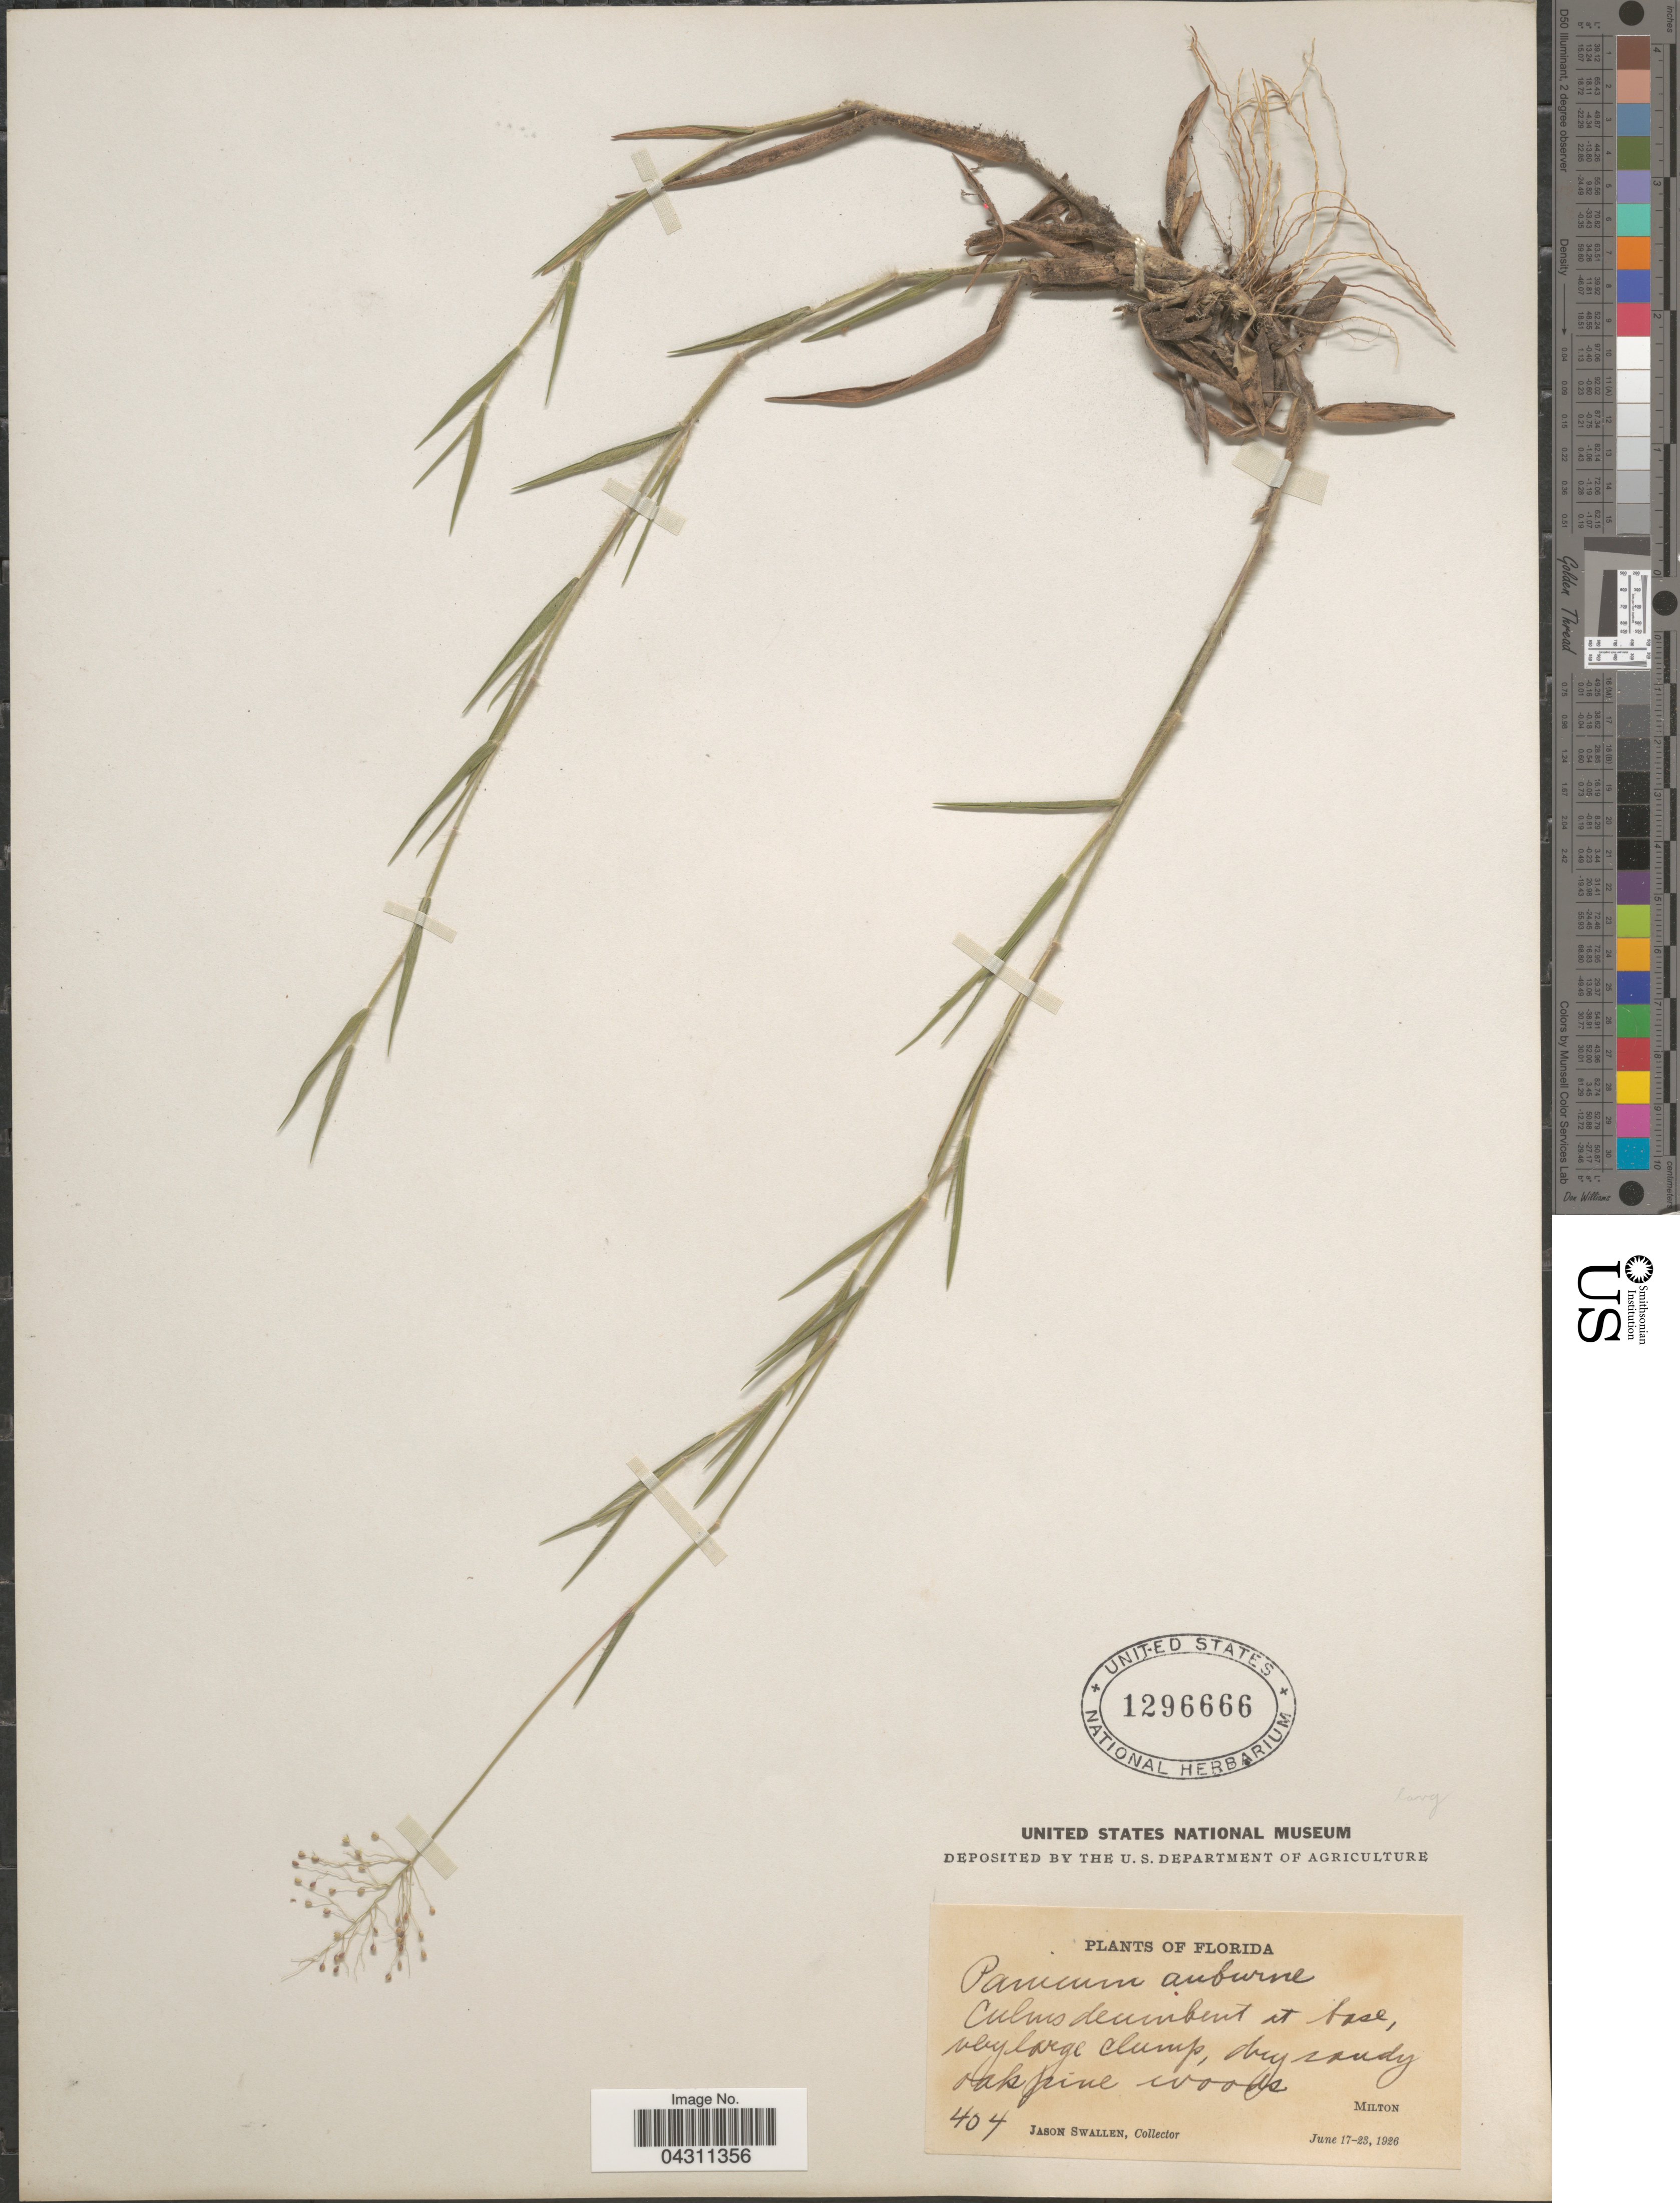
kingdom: Plantae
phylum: Tracheophyta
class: Liliopsida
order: Poales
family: Poaceae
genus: Dichanthelium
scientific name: Dichanthelium sphaerocarpon var. sphaerocarpon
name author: (Elliott) Gould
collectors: J. R. Swallen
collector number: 404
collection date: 1926-06-17/1926-06-23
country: United States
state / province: Florida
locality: Milton.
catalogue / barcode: US 1296666